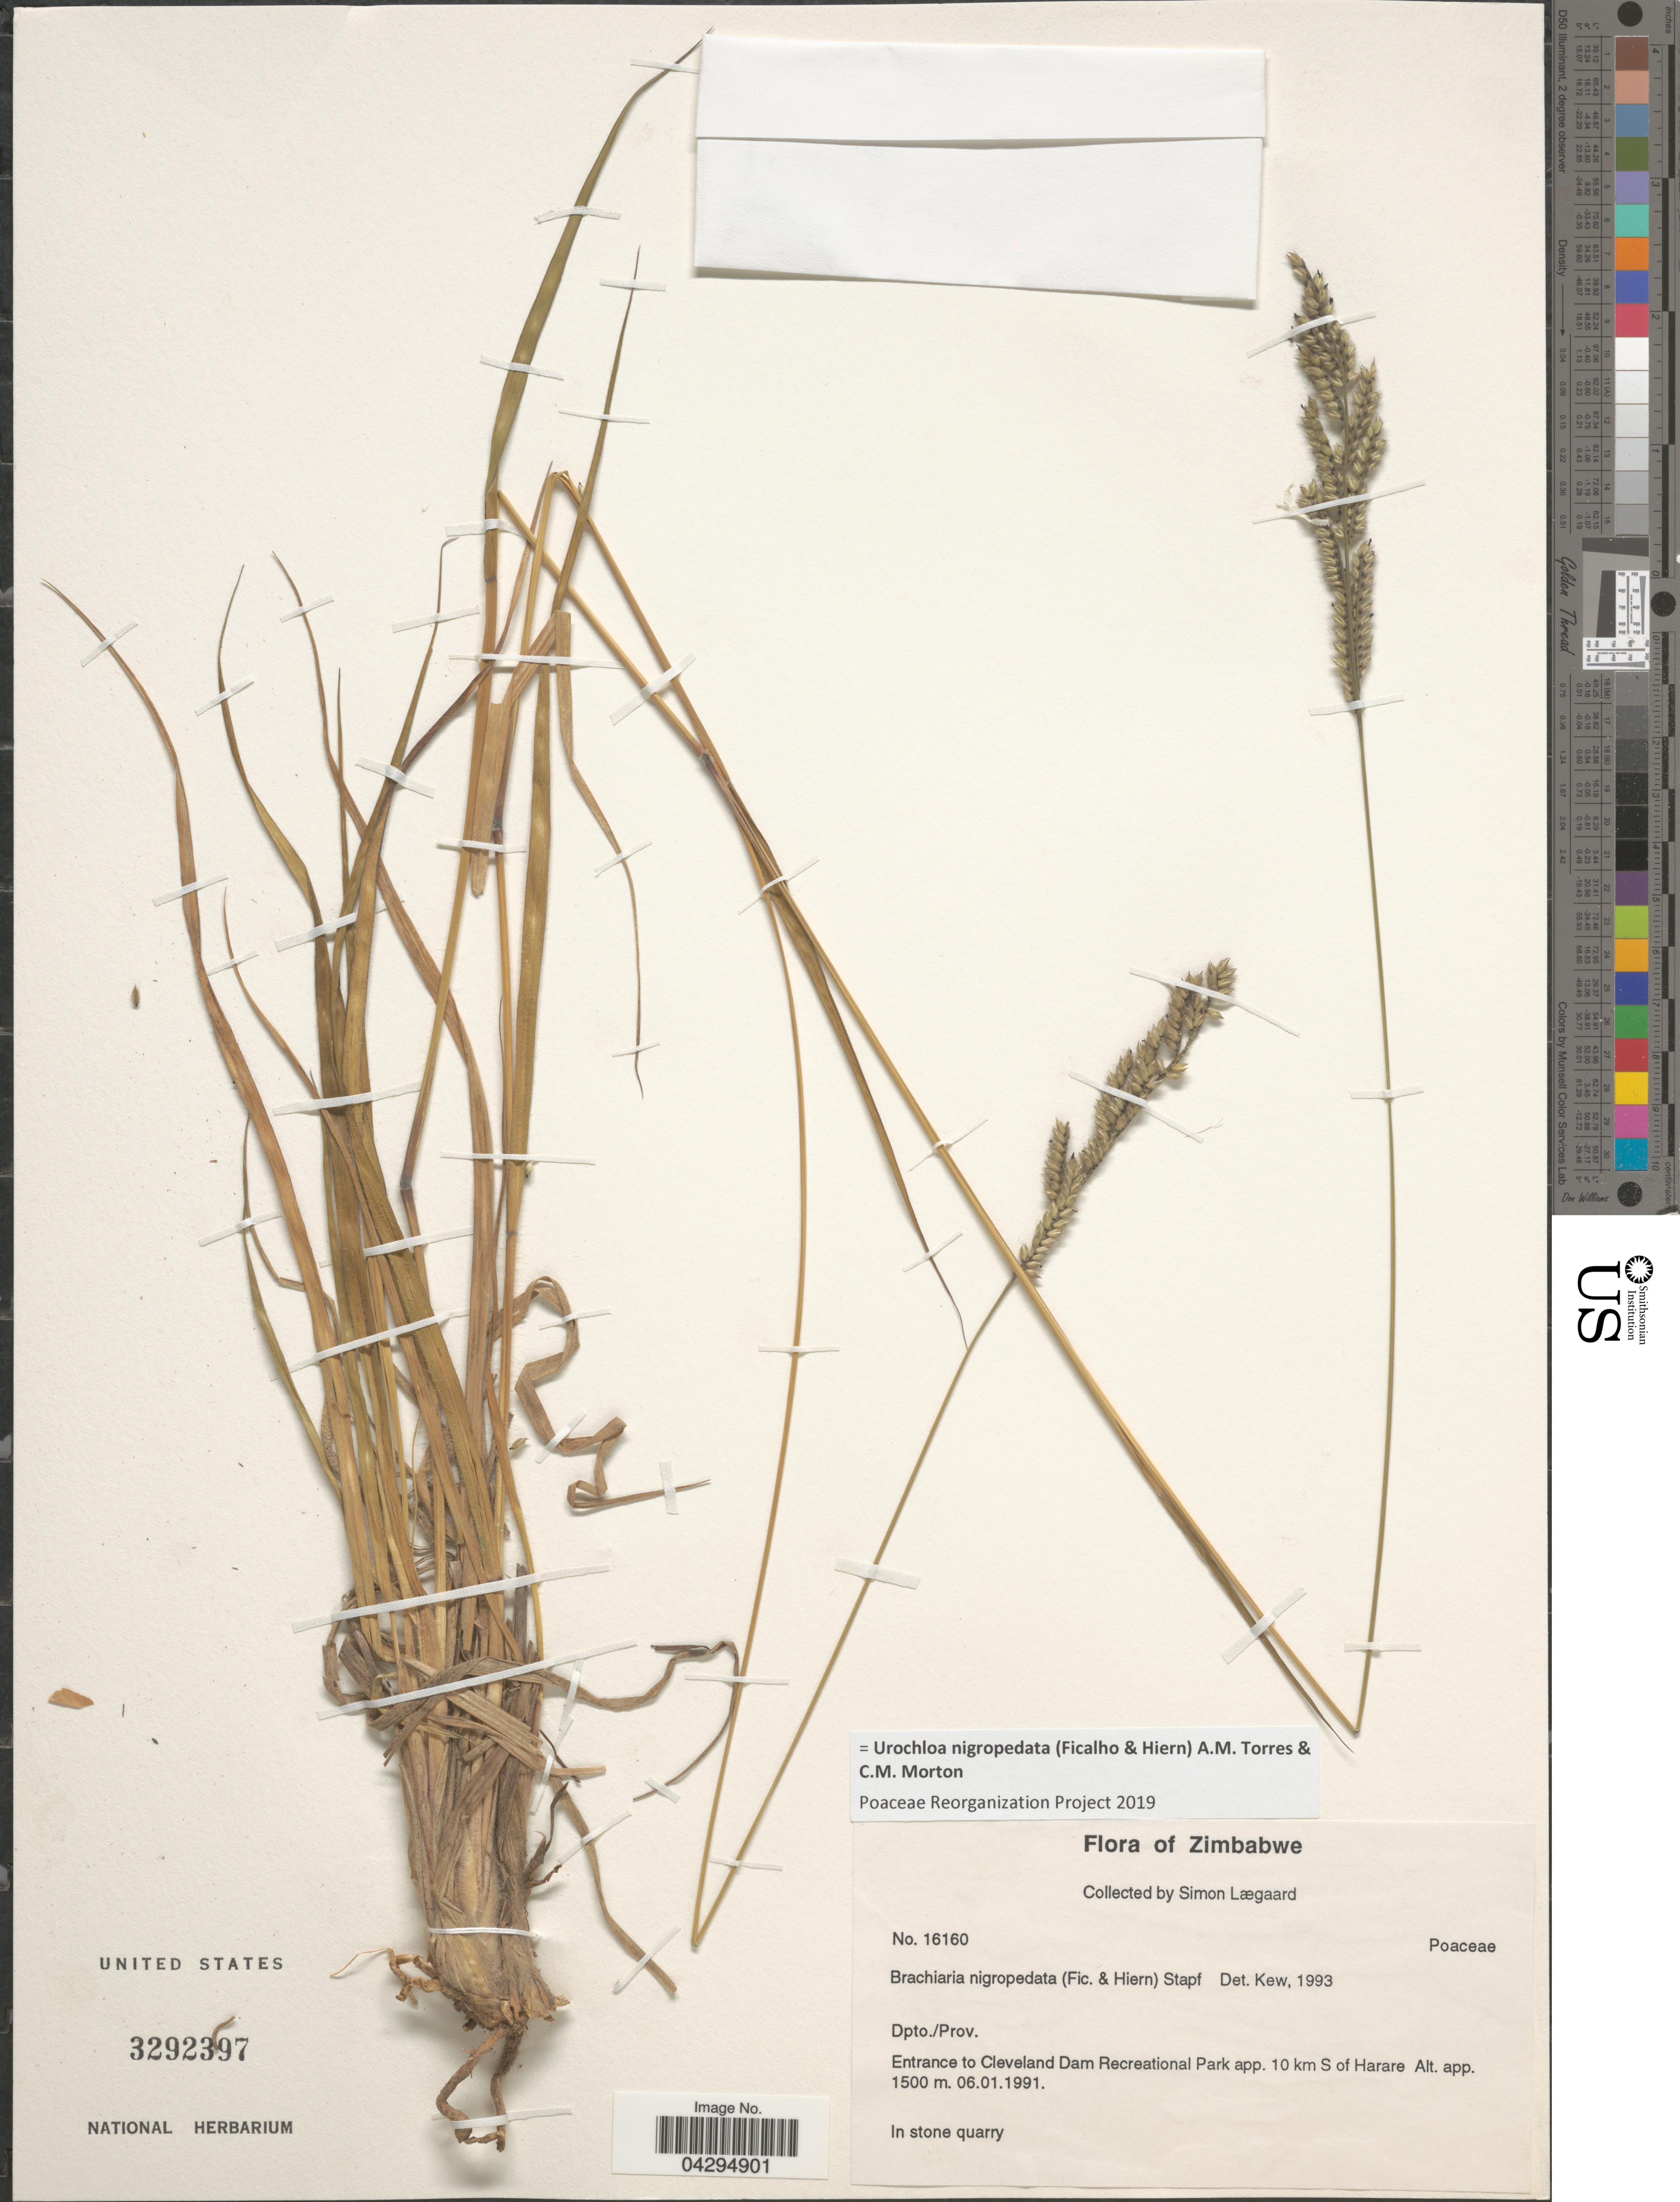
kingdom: Plantae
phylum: Tracheophyta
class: Liliopsida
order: Poales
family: Poaceae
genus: Urochloa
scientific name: Urochloa nigropedata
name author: (Ficalho & Hiern) A.M. Torres & C.M. Morton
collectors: S. Lægaard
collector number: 16160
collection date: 1991-01-06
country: Zimbabwe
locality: Dpto./Prov Entrance to Cleveland Dam Recreational Park app. 10 km S of Harare.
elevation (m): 1500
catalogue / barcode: US 3292397